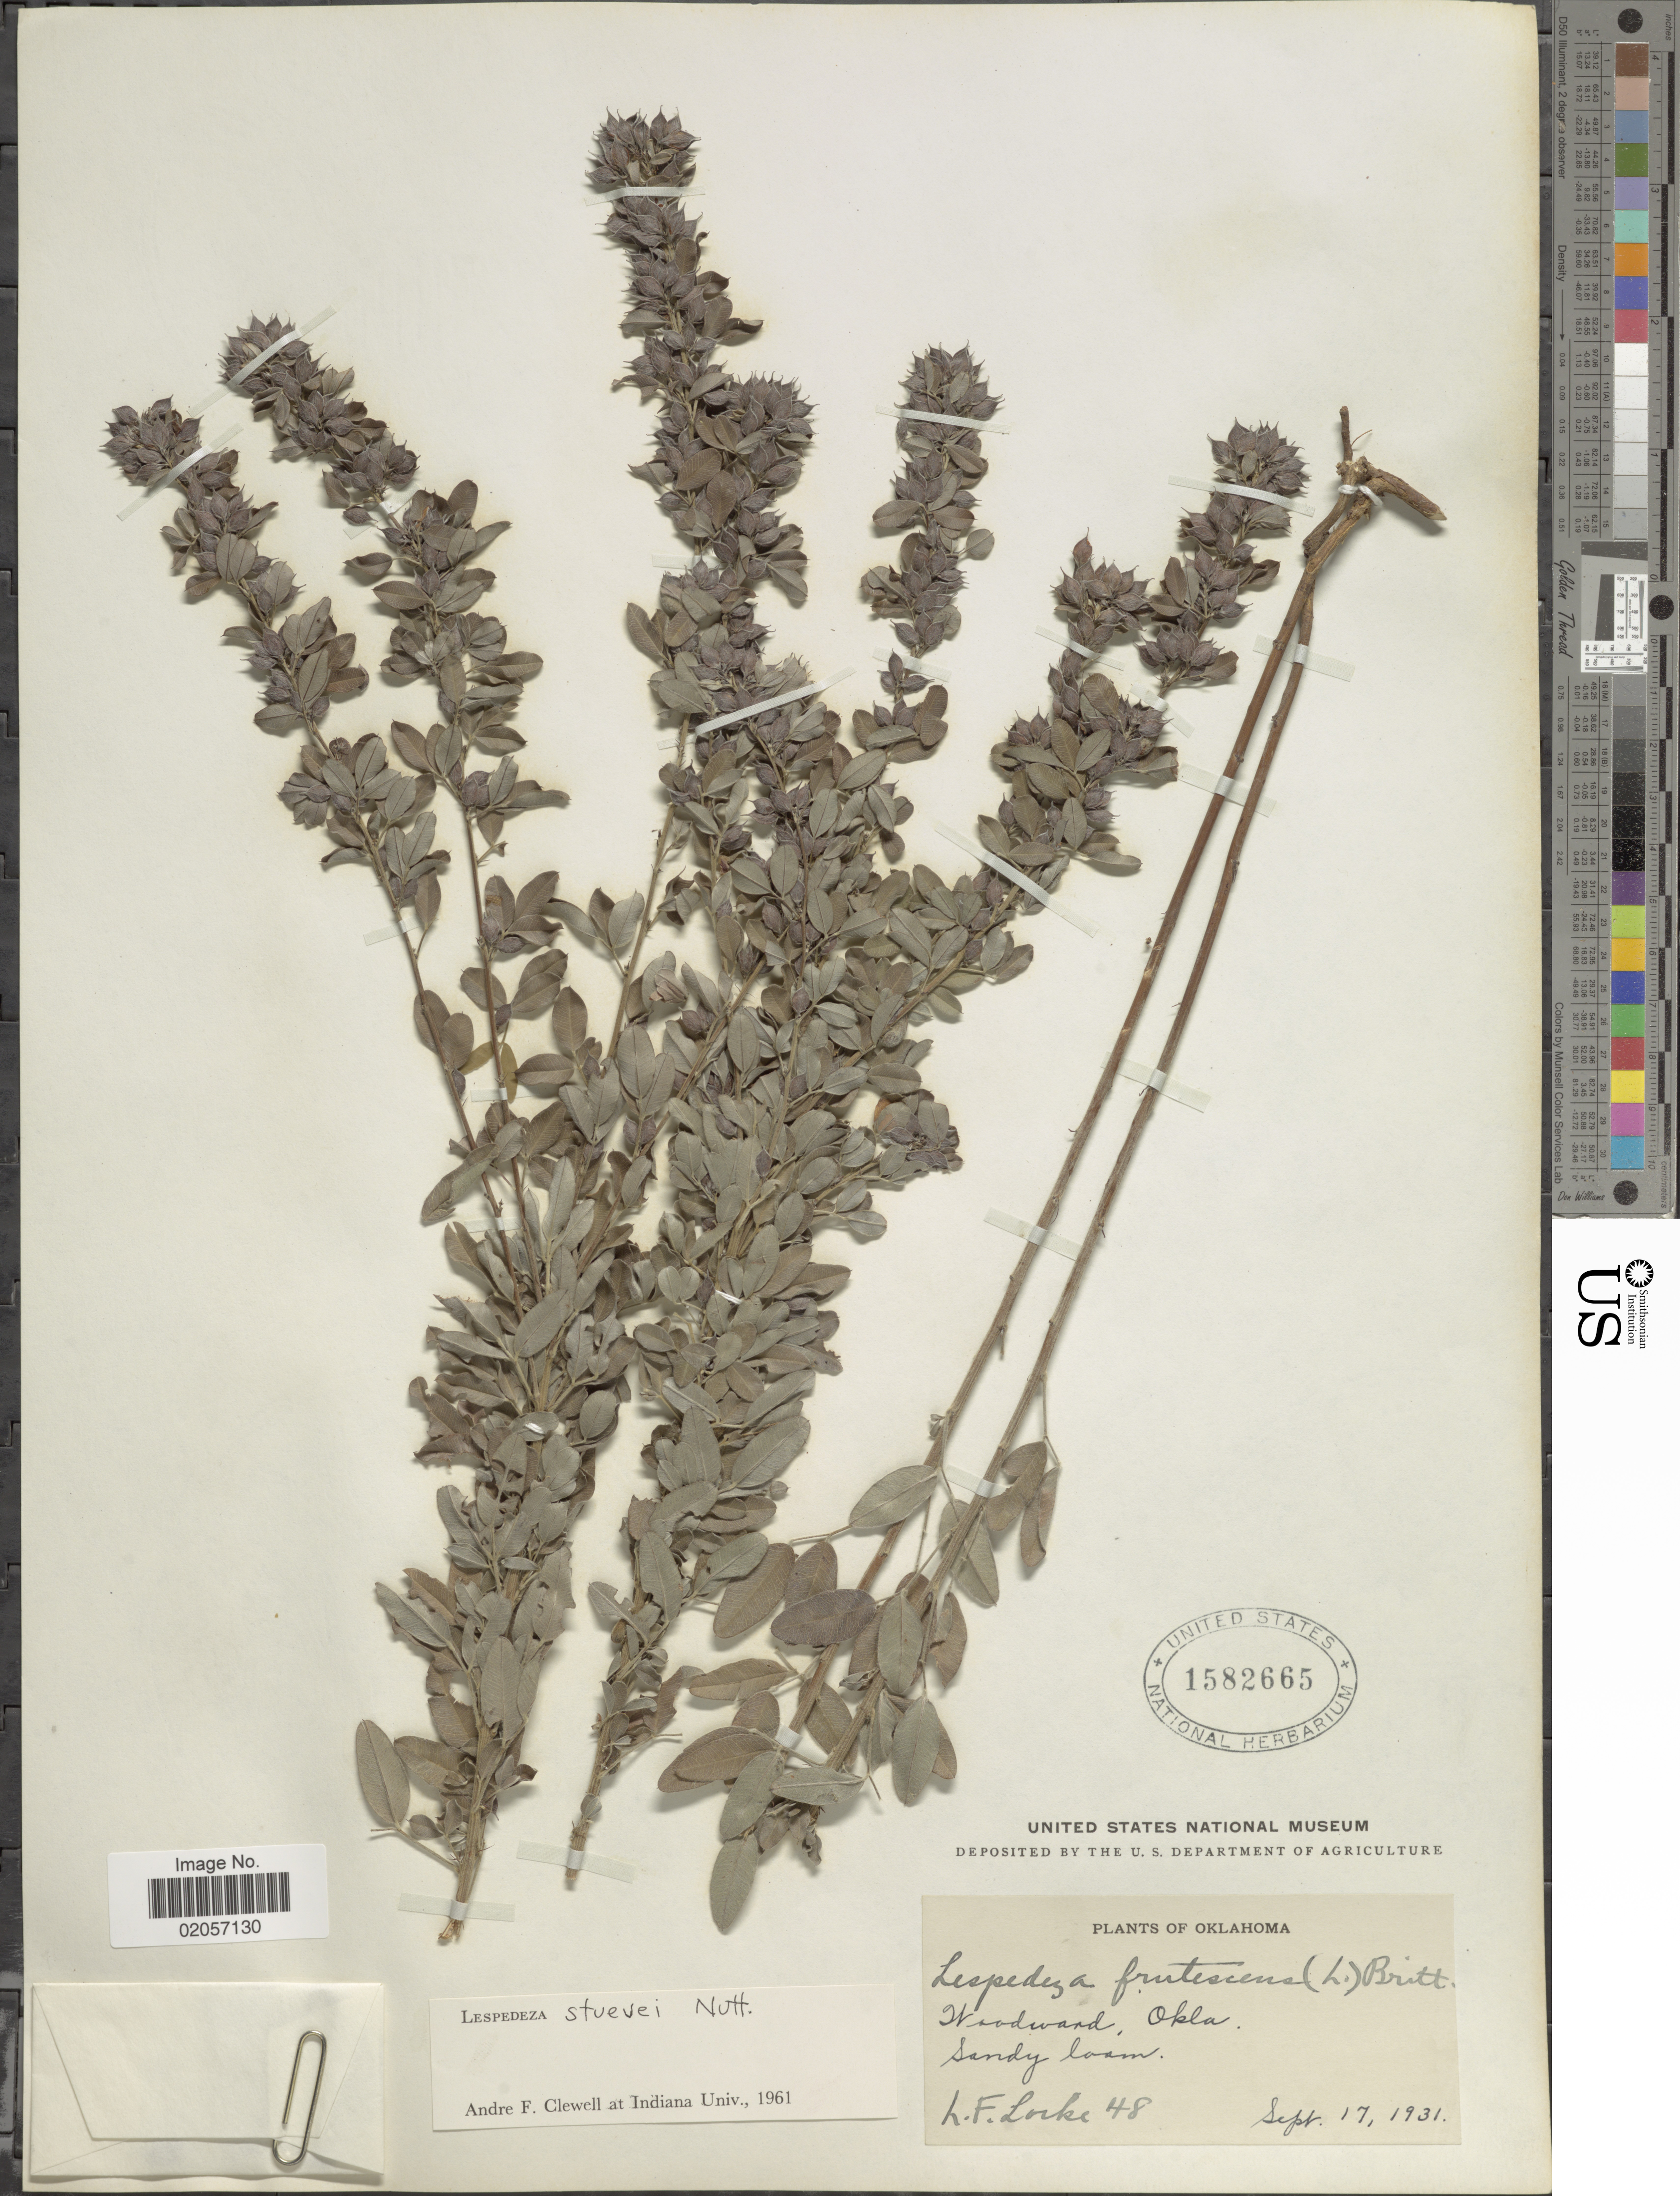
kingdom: Plantae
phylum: Tracheophyta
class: Magnoliopsida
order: Fabales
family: Fabaceae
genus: Lespedeza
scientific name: Lespedeza stuevei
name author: Nutt.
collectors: L. Locke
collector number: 48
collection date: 1931-09-17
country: United States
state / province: Oklahoma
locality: Woodward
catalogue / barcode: US 1582665